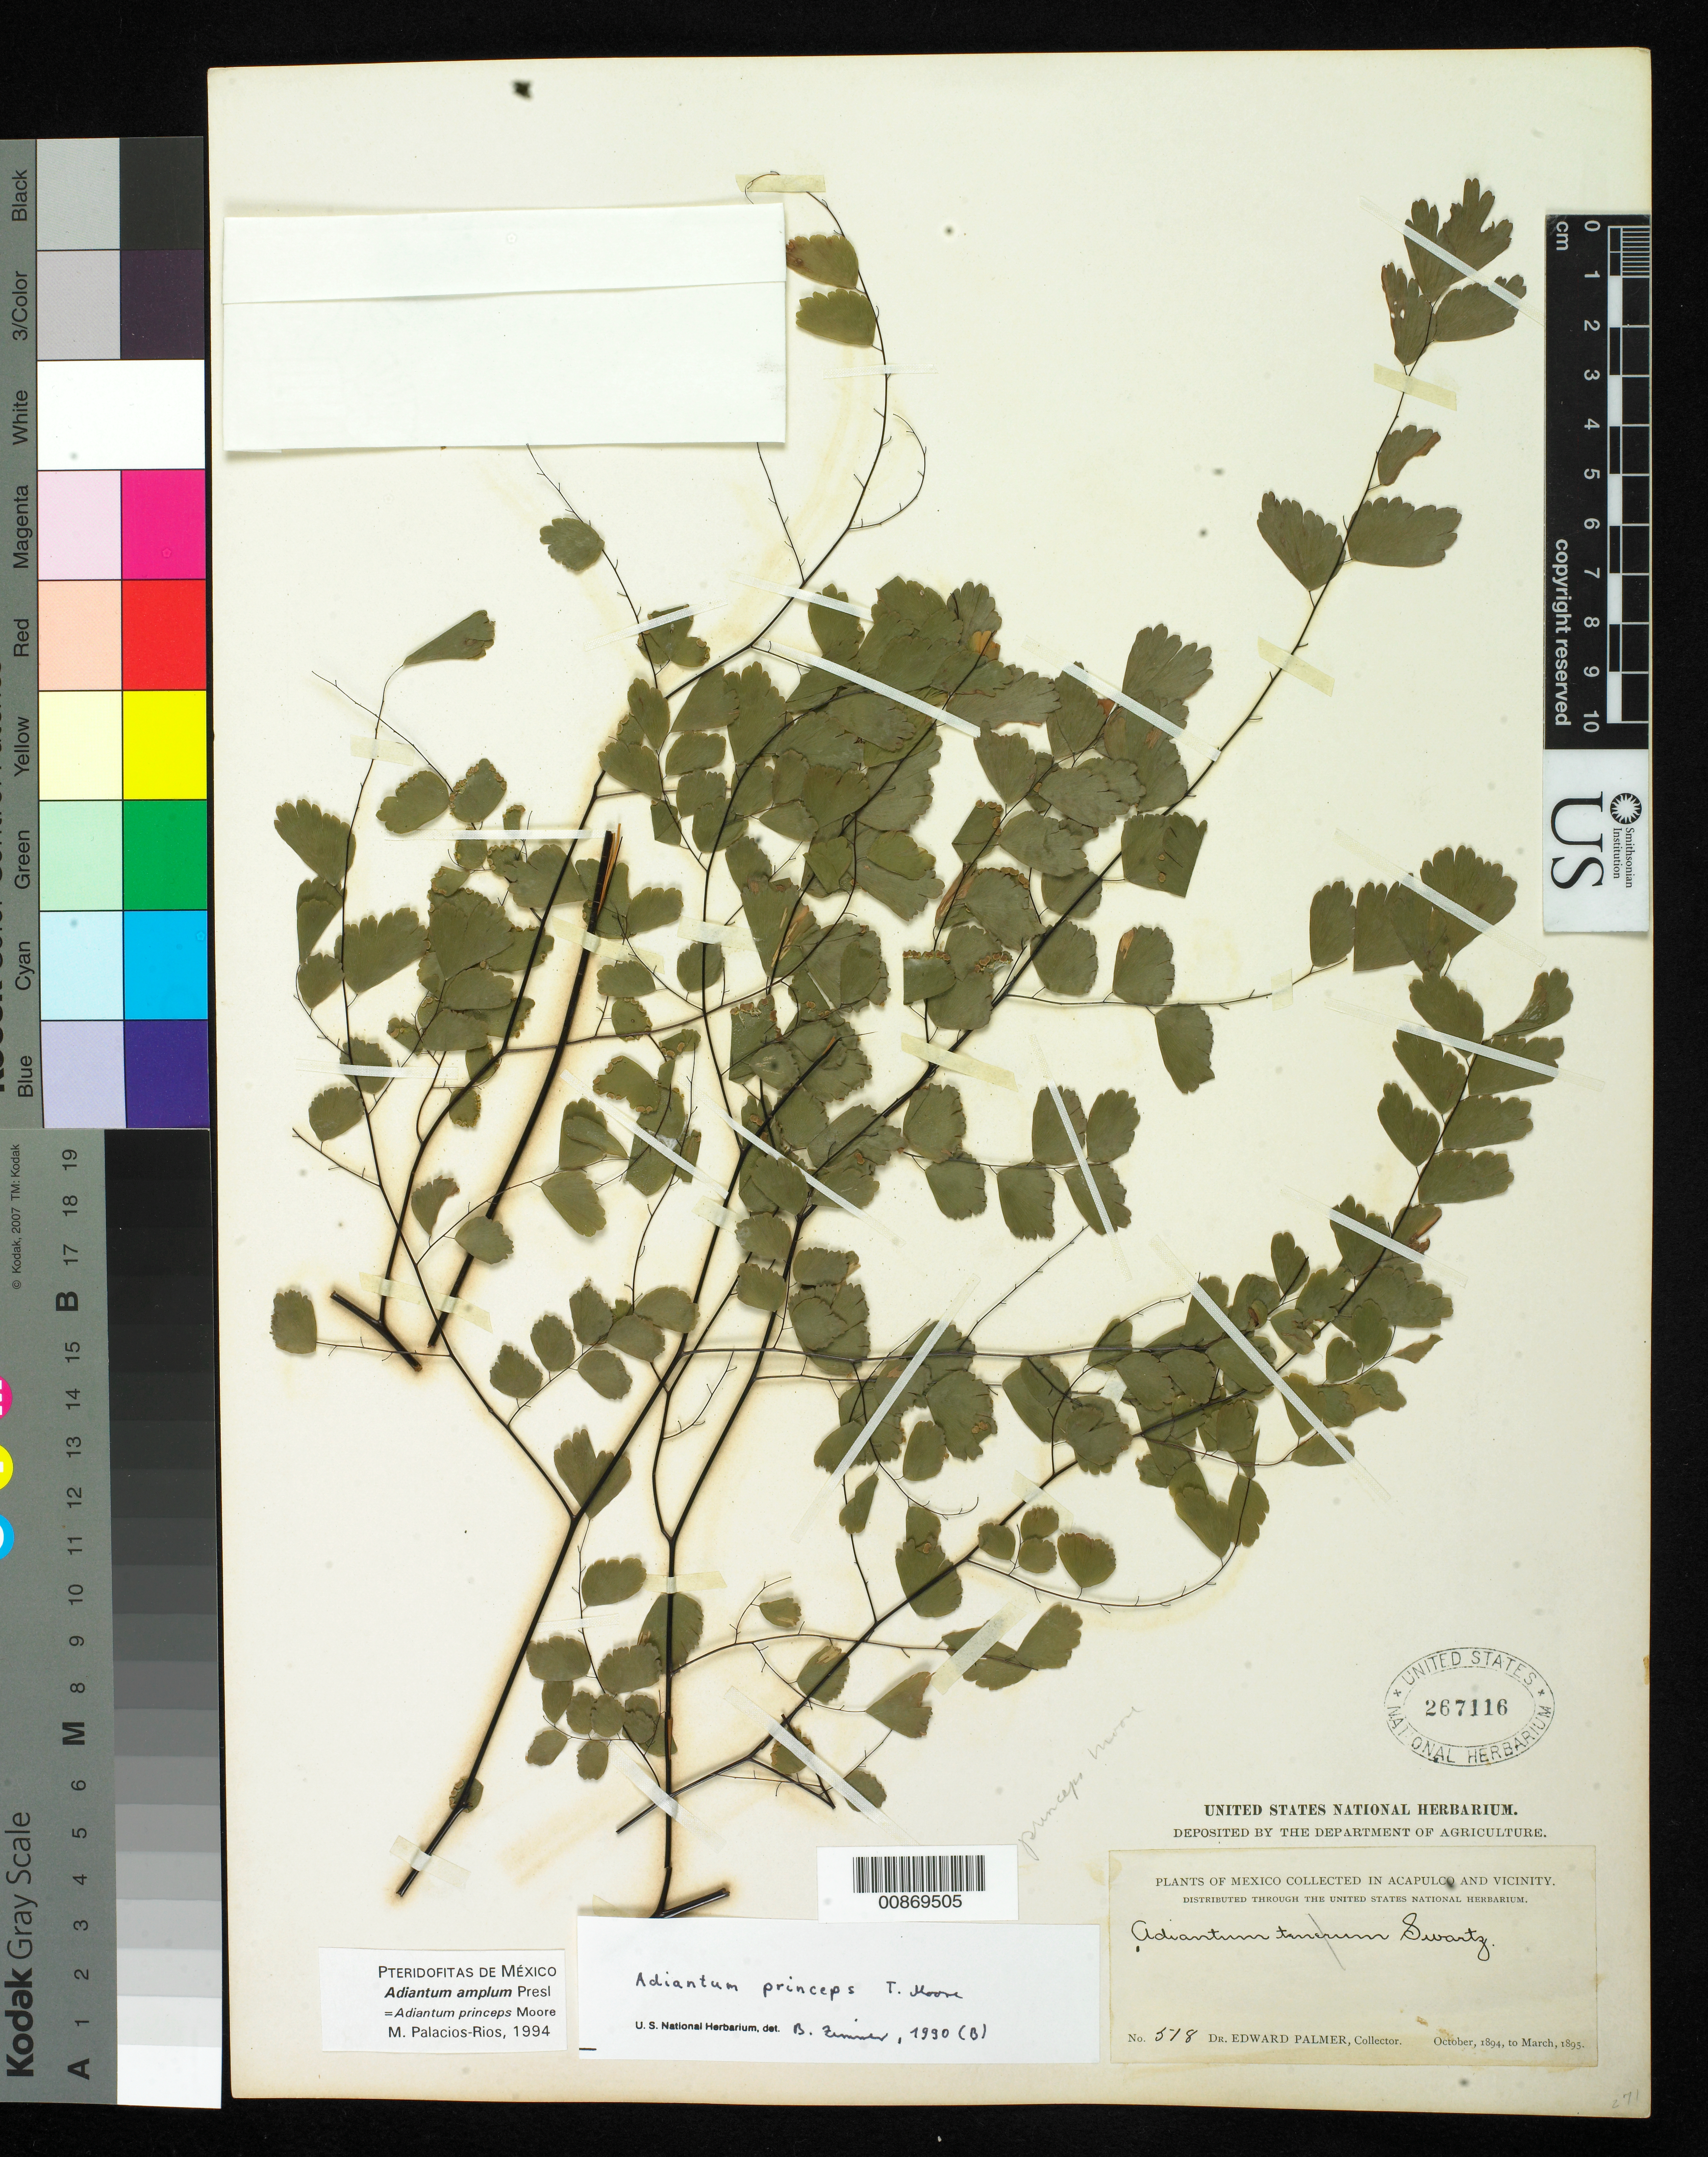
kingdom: Plantae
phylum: Tracheophyta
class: Polypodiopsida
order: Polypodiales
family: Pteridaceae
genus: Adiantum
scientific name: Adiantum amplum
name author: C. Presl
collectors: E. Palmer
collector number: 518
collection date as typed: Oct 1894 to -- Mar 1895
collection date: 1894-10/1895-03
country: Mexico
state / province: Guerrero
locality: Acapulco, Guerrero and vicinity.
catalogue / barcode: US 267116